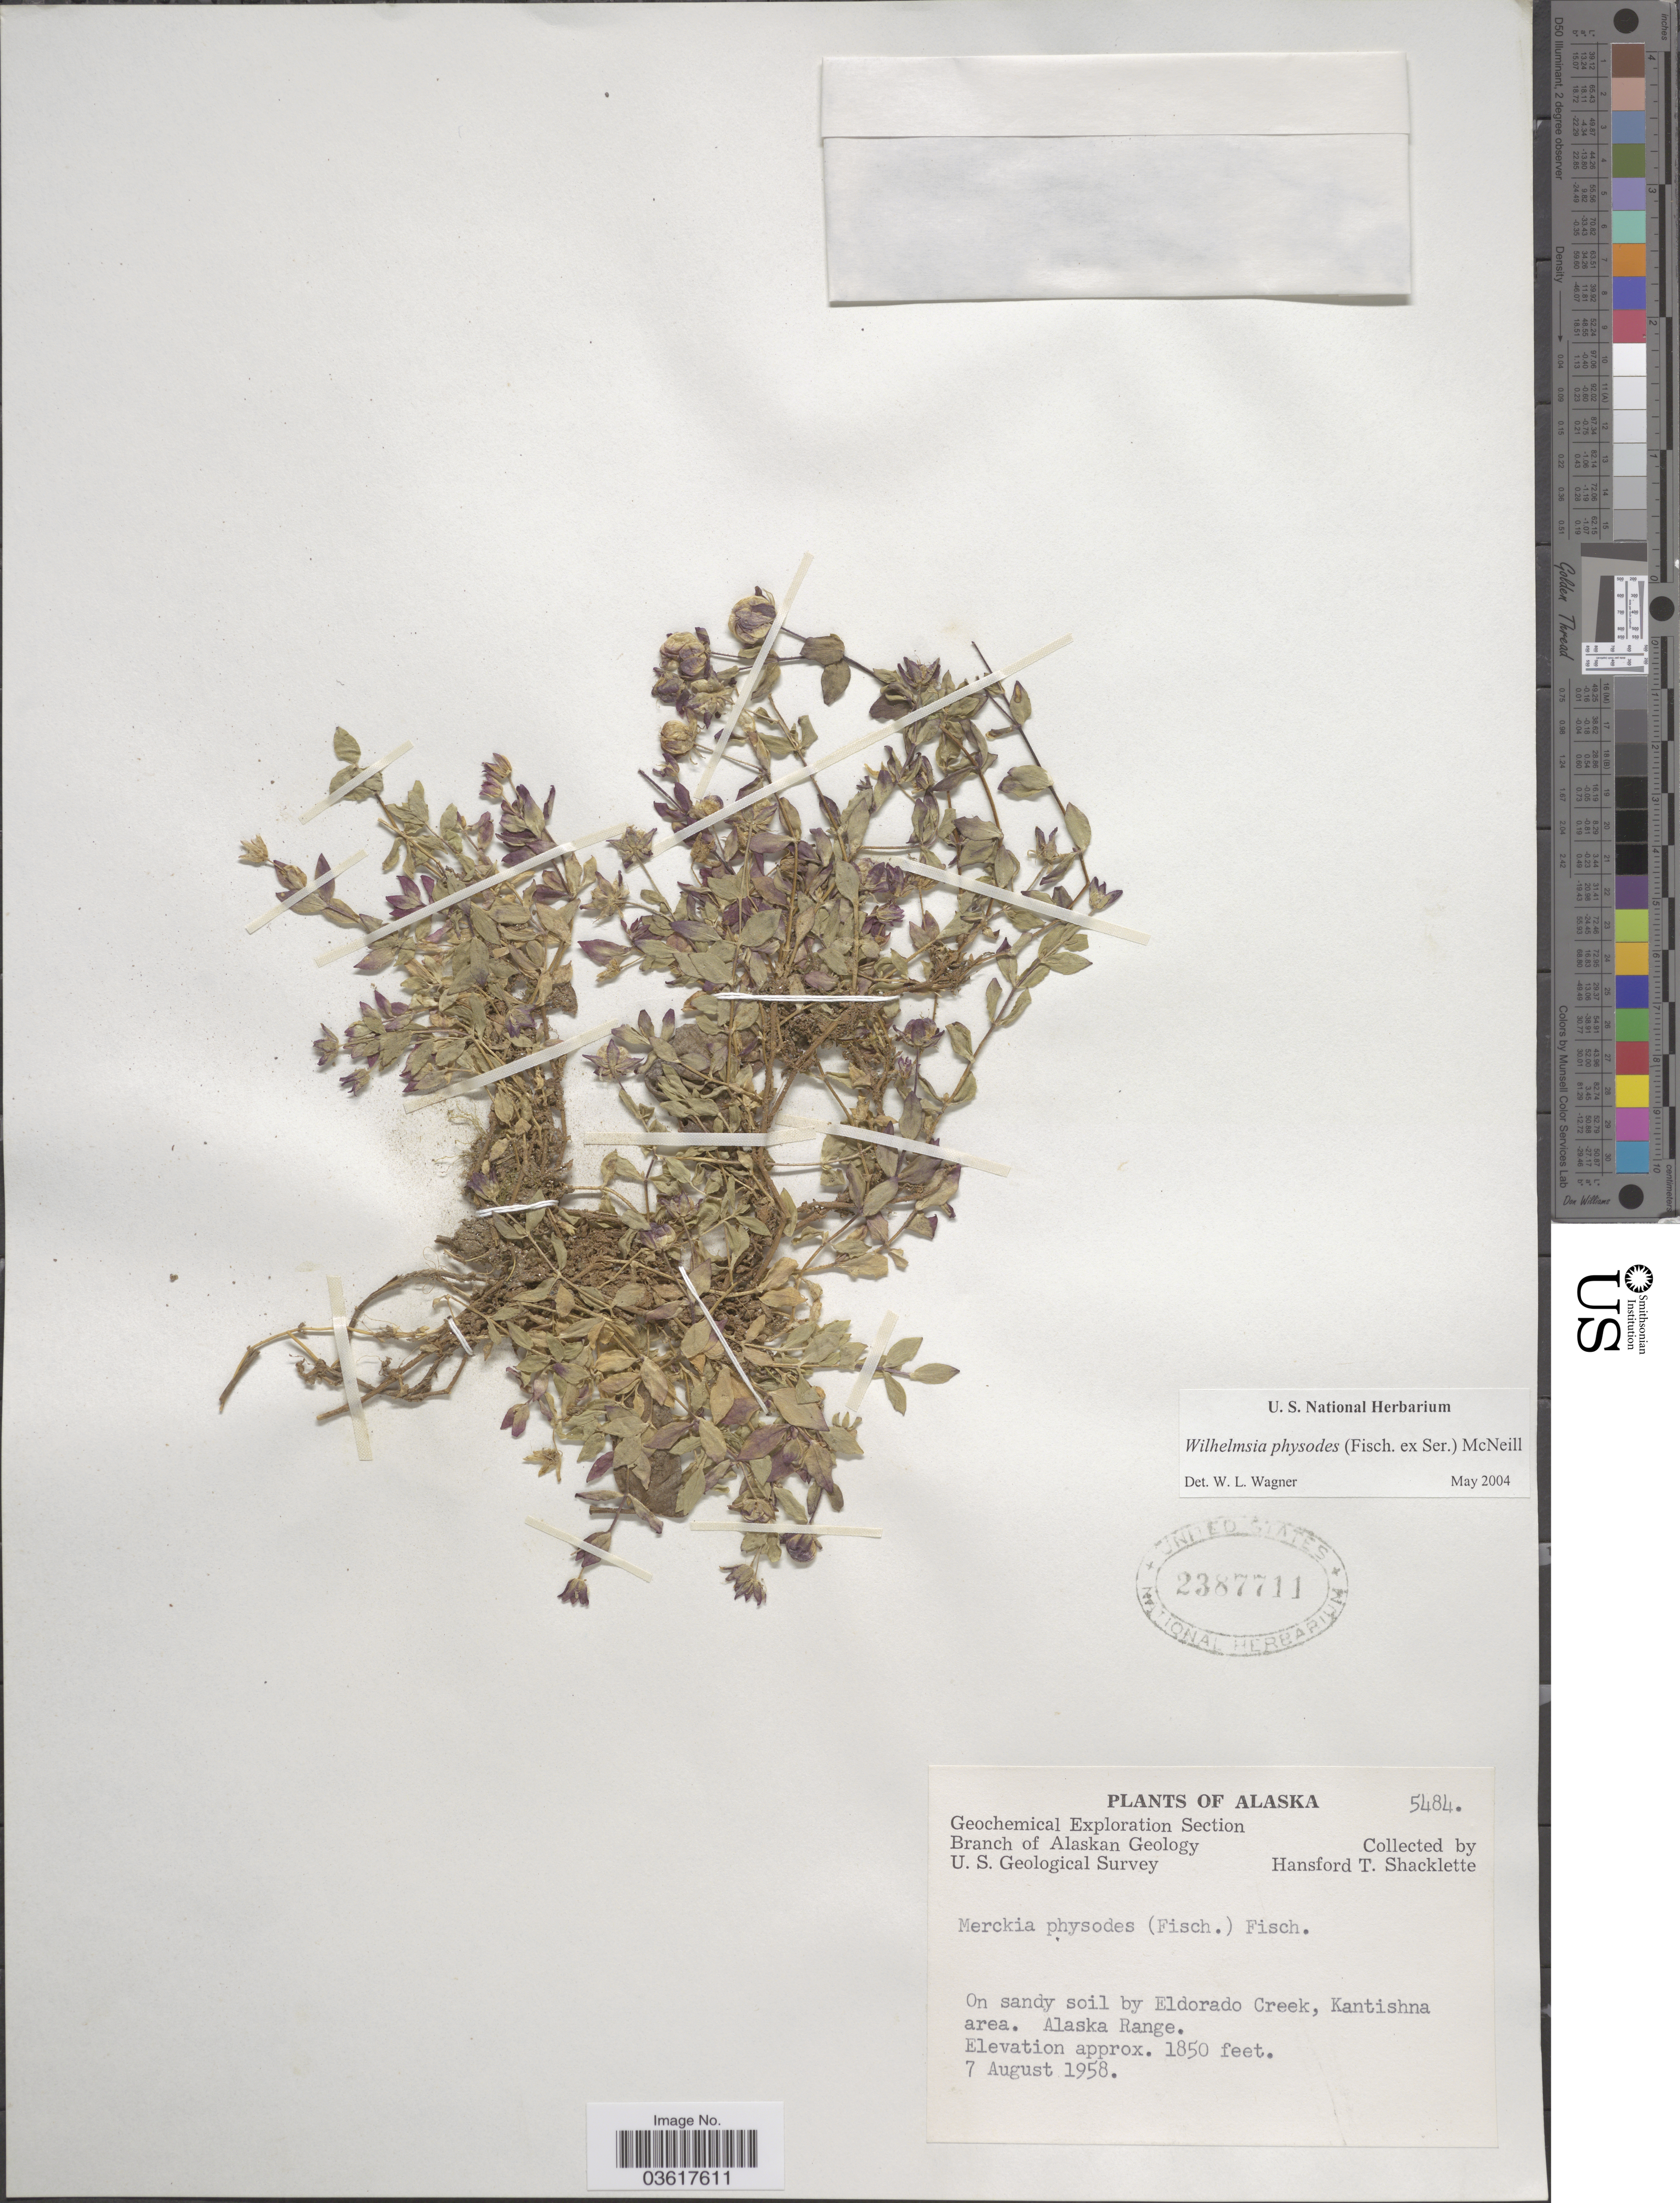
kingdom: Plantae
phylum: Tracheophyta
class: Magnoliopsida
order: Caryophyllales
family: Caryophyllaceae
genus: Wilhelmsia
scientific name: Wilhelmsia sp.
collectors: H. Shacklette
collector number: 5484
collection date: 1958-08-07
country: United States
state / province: Alaska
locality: On sandy soil by Eldorado Creek, Kantishna area. Alaska Range.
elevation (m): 564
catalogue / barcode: US 2387711